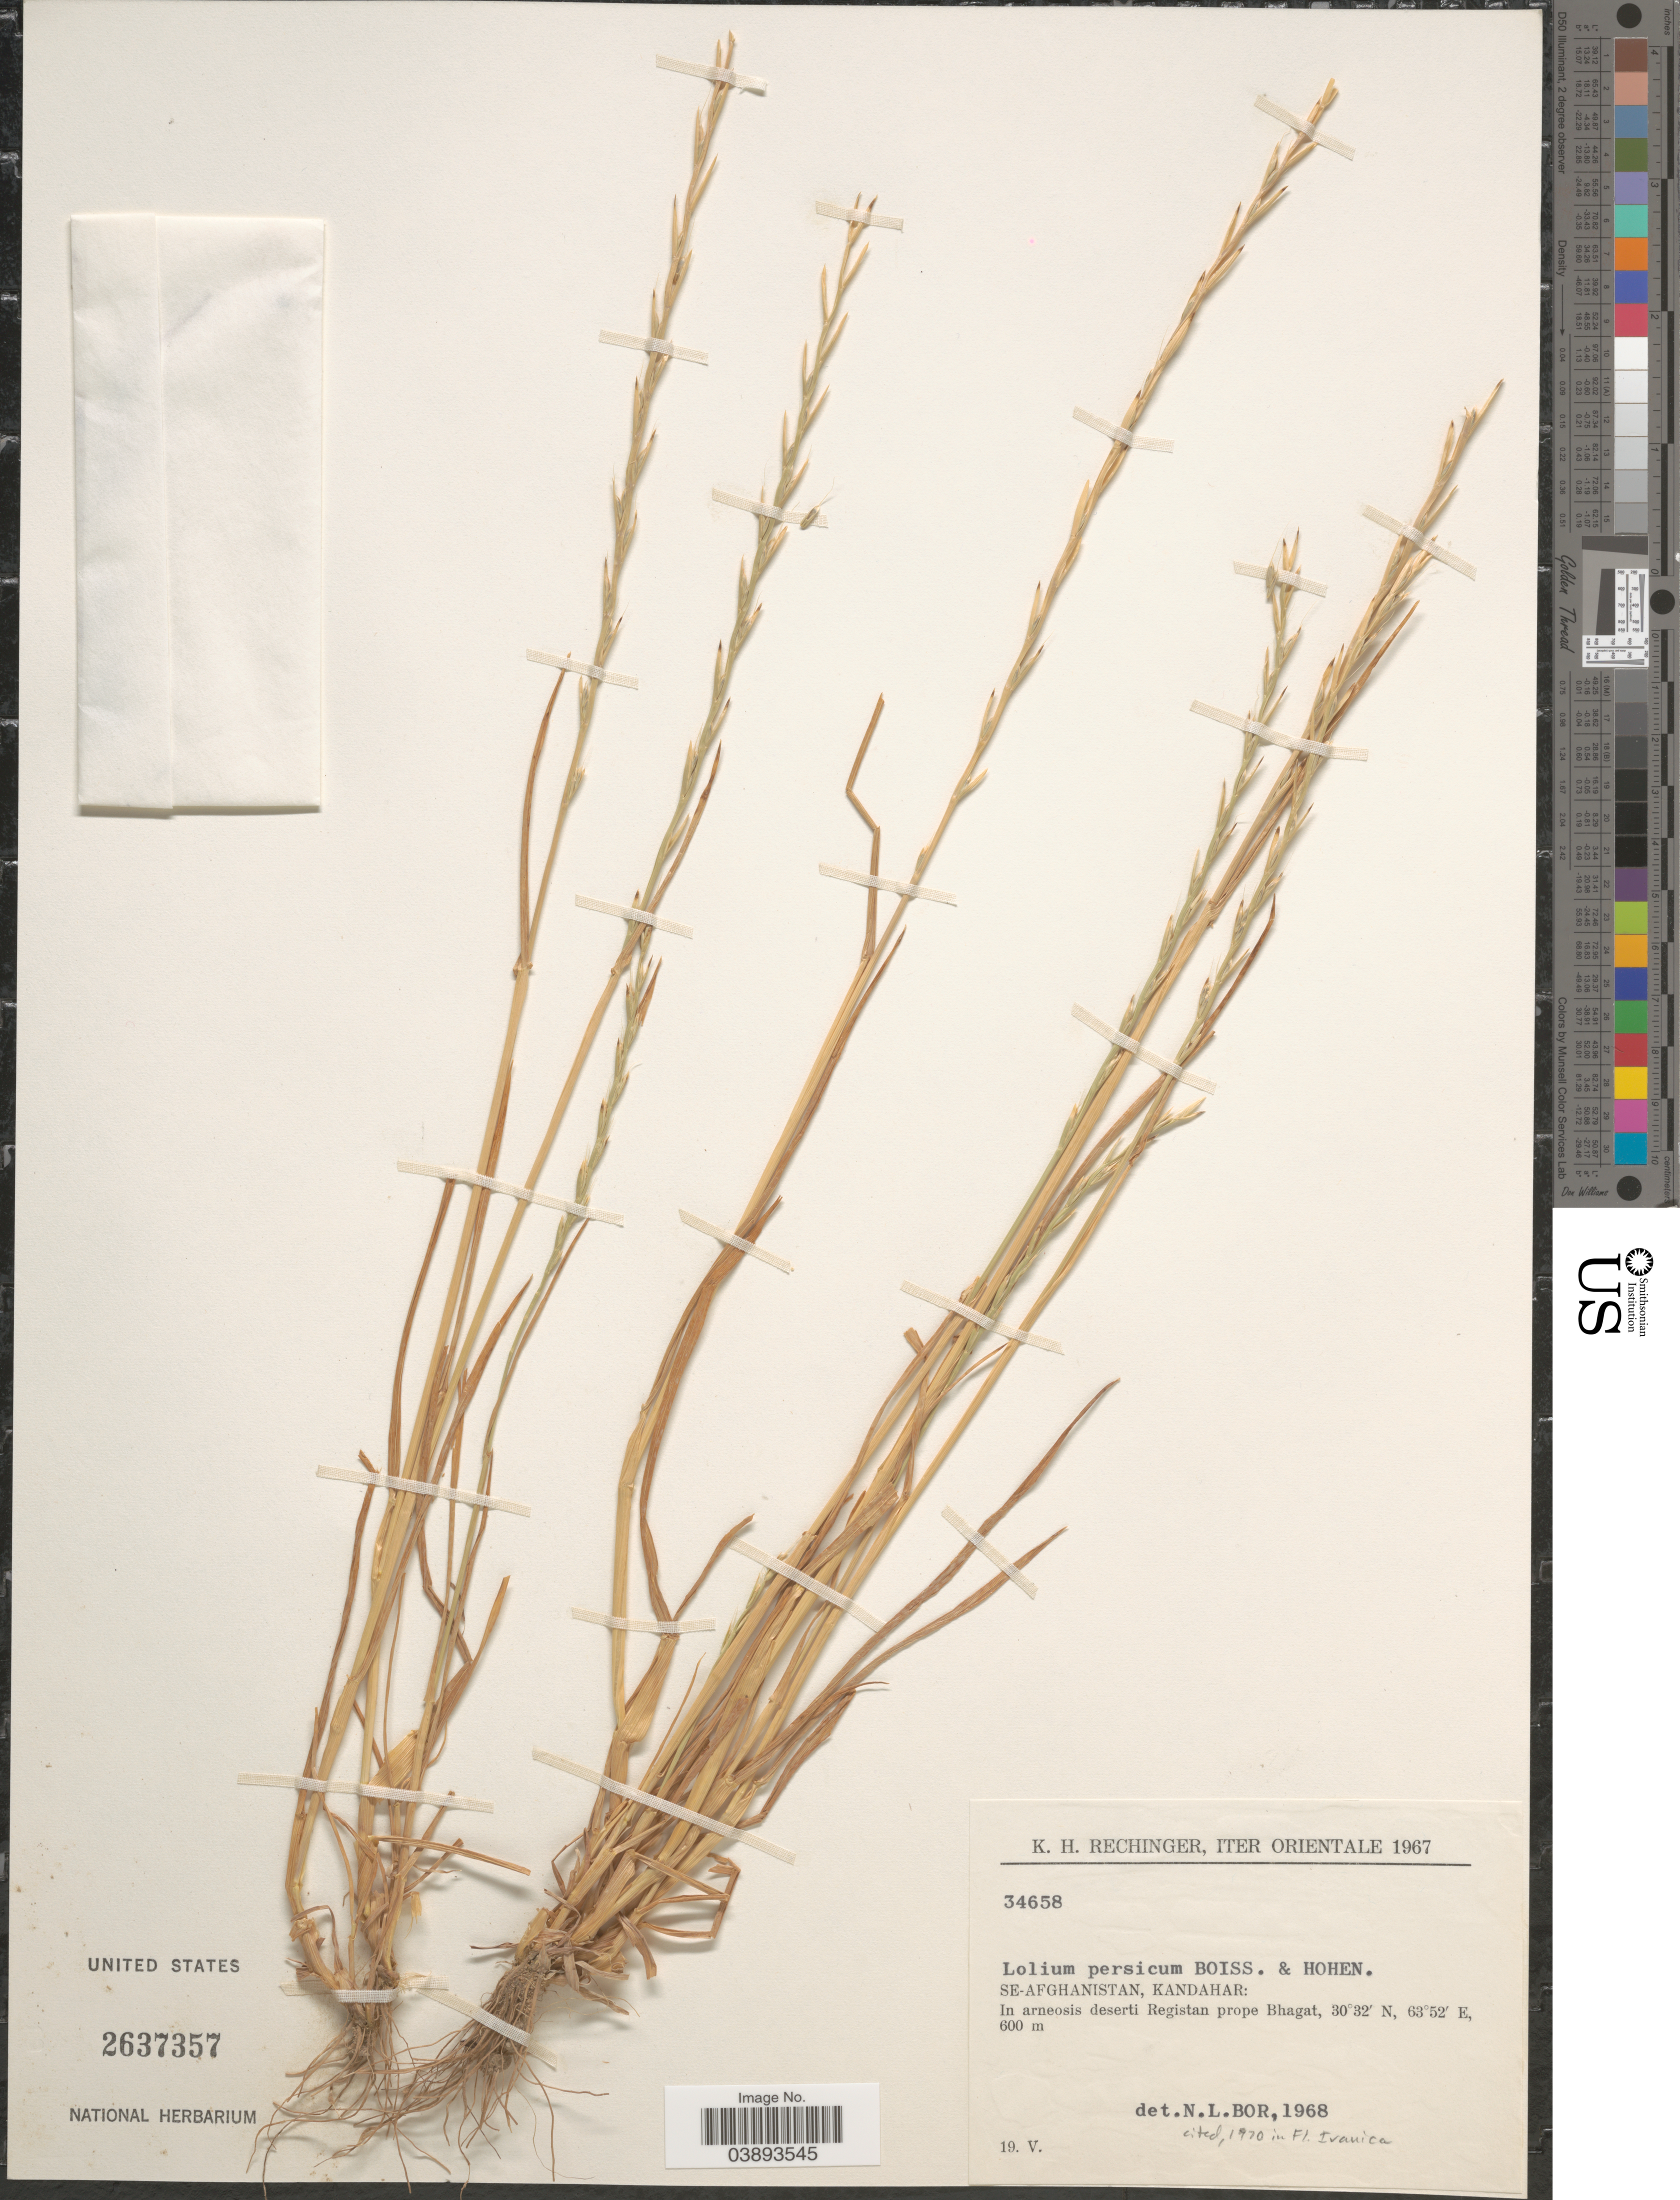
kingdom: Plantae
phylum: Tracheophyta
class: Liliopsida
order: Poales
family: Poaceae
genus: Lolium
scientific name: Lolium persicum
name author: Boiss. & Hohen.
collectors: K. H. Rechinger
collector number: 34658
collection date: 1967-05-19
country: Afghanistan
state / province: Kandahar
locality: Iter Orientale. SE-Afghanistan: In arneosis deserti Registan prope Bhagat.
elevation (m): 600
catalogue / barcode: US 2637357